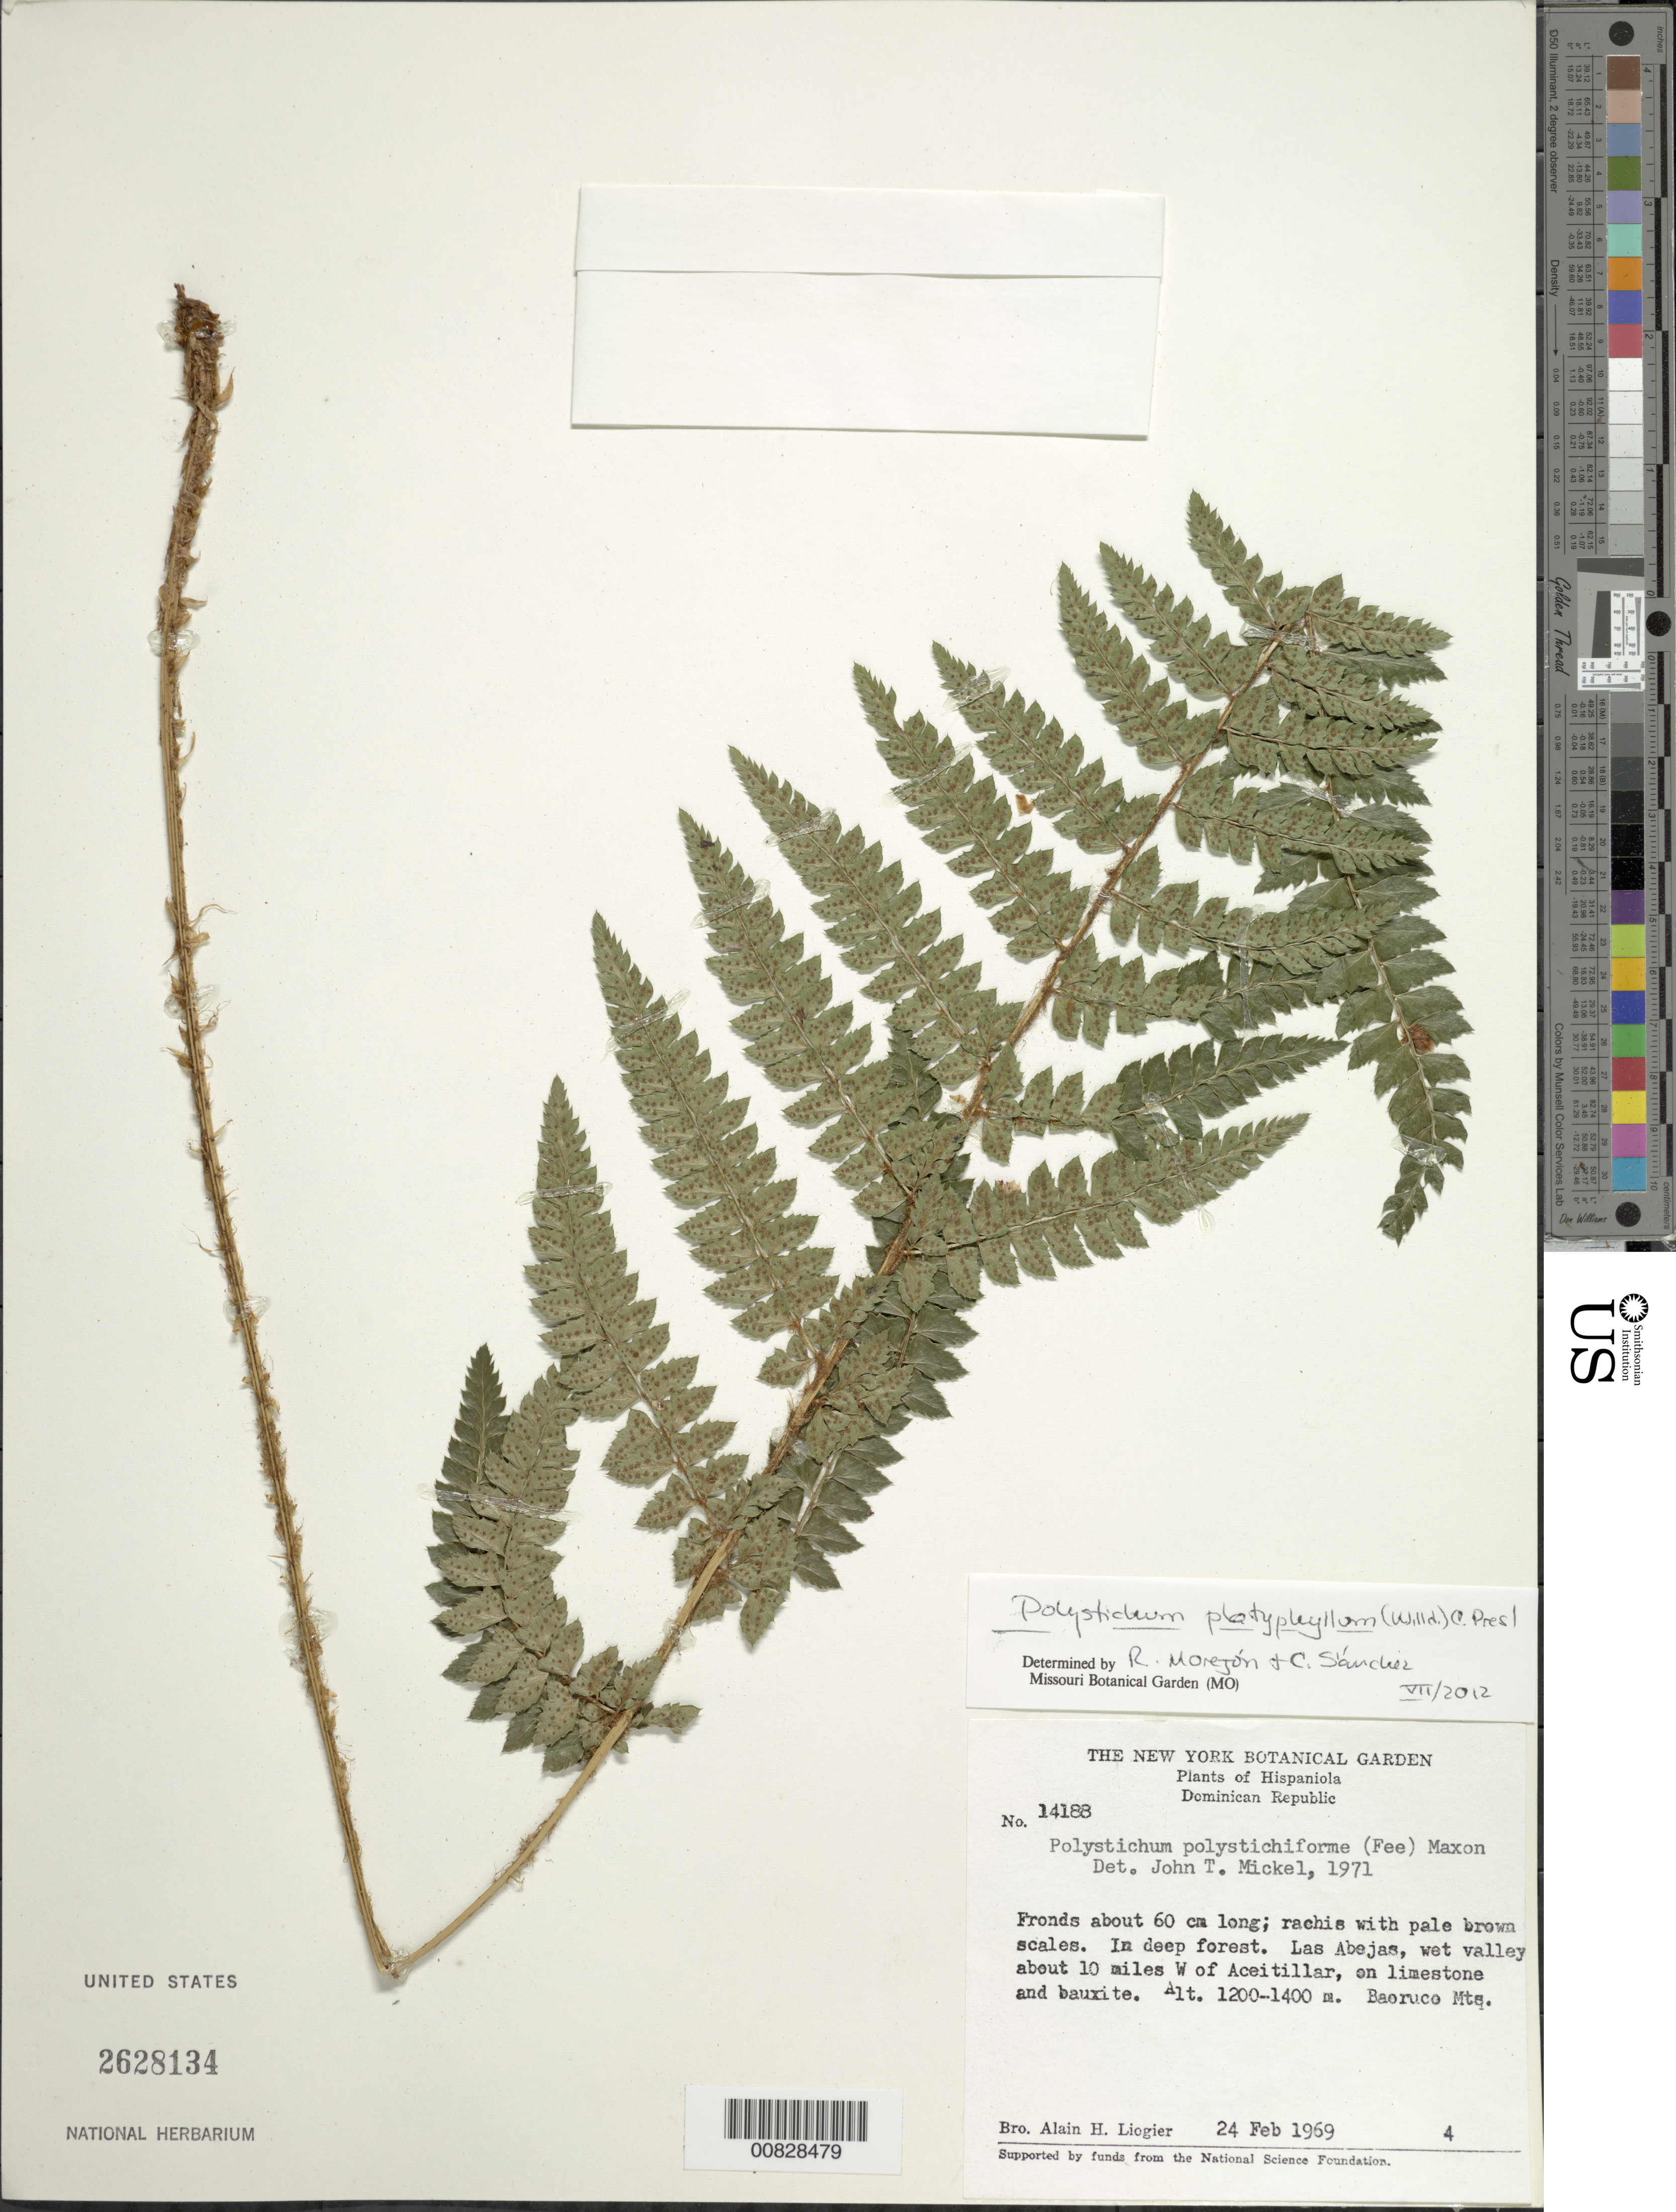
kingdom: Plantae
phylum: Tracheophyta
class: Polypodiopsida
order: Polypodiales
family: Dryopteridaceae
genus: Polystichum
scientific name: Polystichum platyphyllum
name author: (Willd.) C. Presl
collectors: A. H. Liogier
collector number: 14188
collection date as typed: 24 Feb 1969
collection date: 1969-02-24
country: Dominican Republic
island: Hispaniola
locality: Las Abejas, 10 miles W of Aceitillar, Baoruco Mts.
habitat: Deep forest, wet valley, on limestone and bauxite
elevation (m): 1200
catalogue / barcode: US 2628134